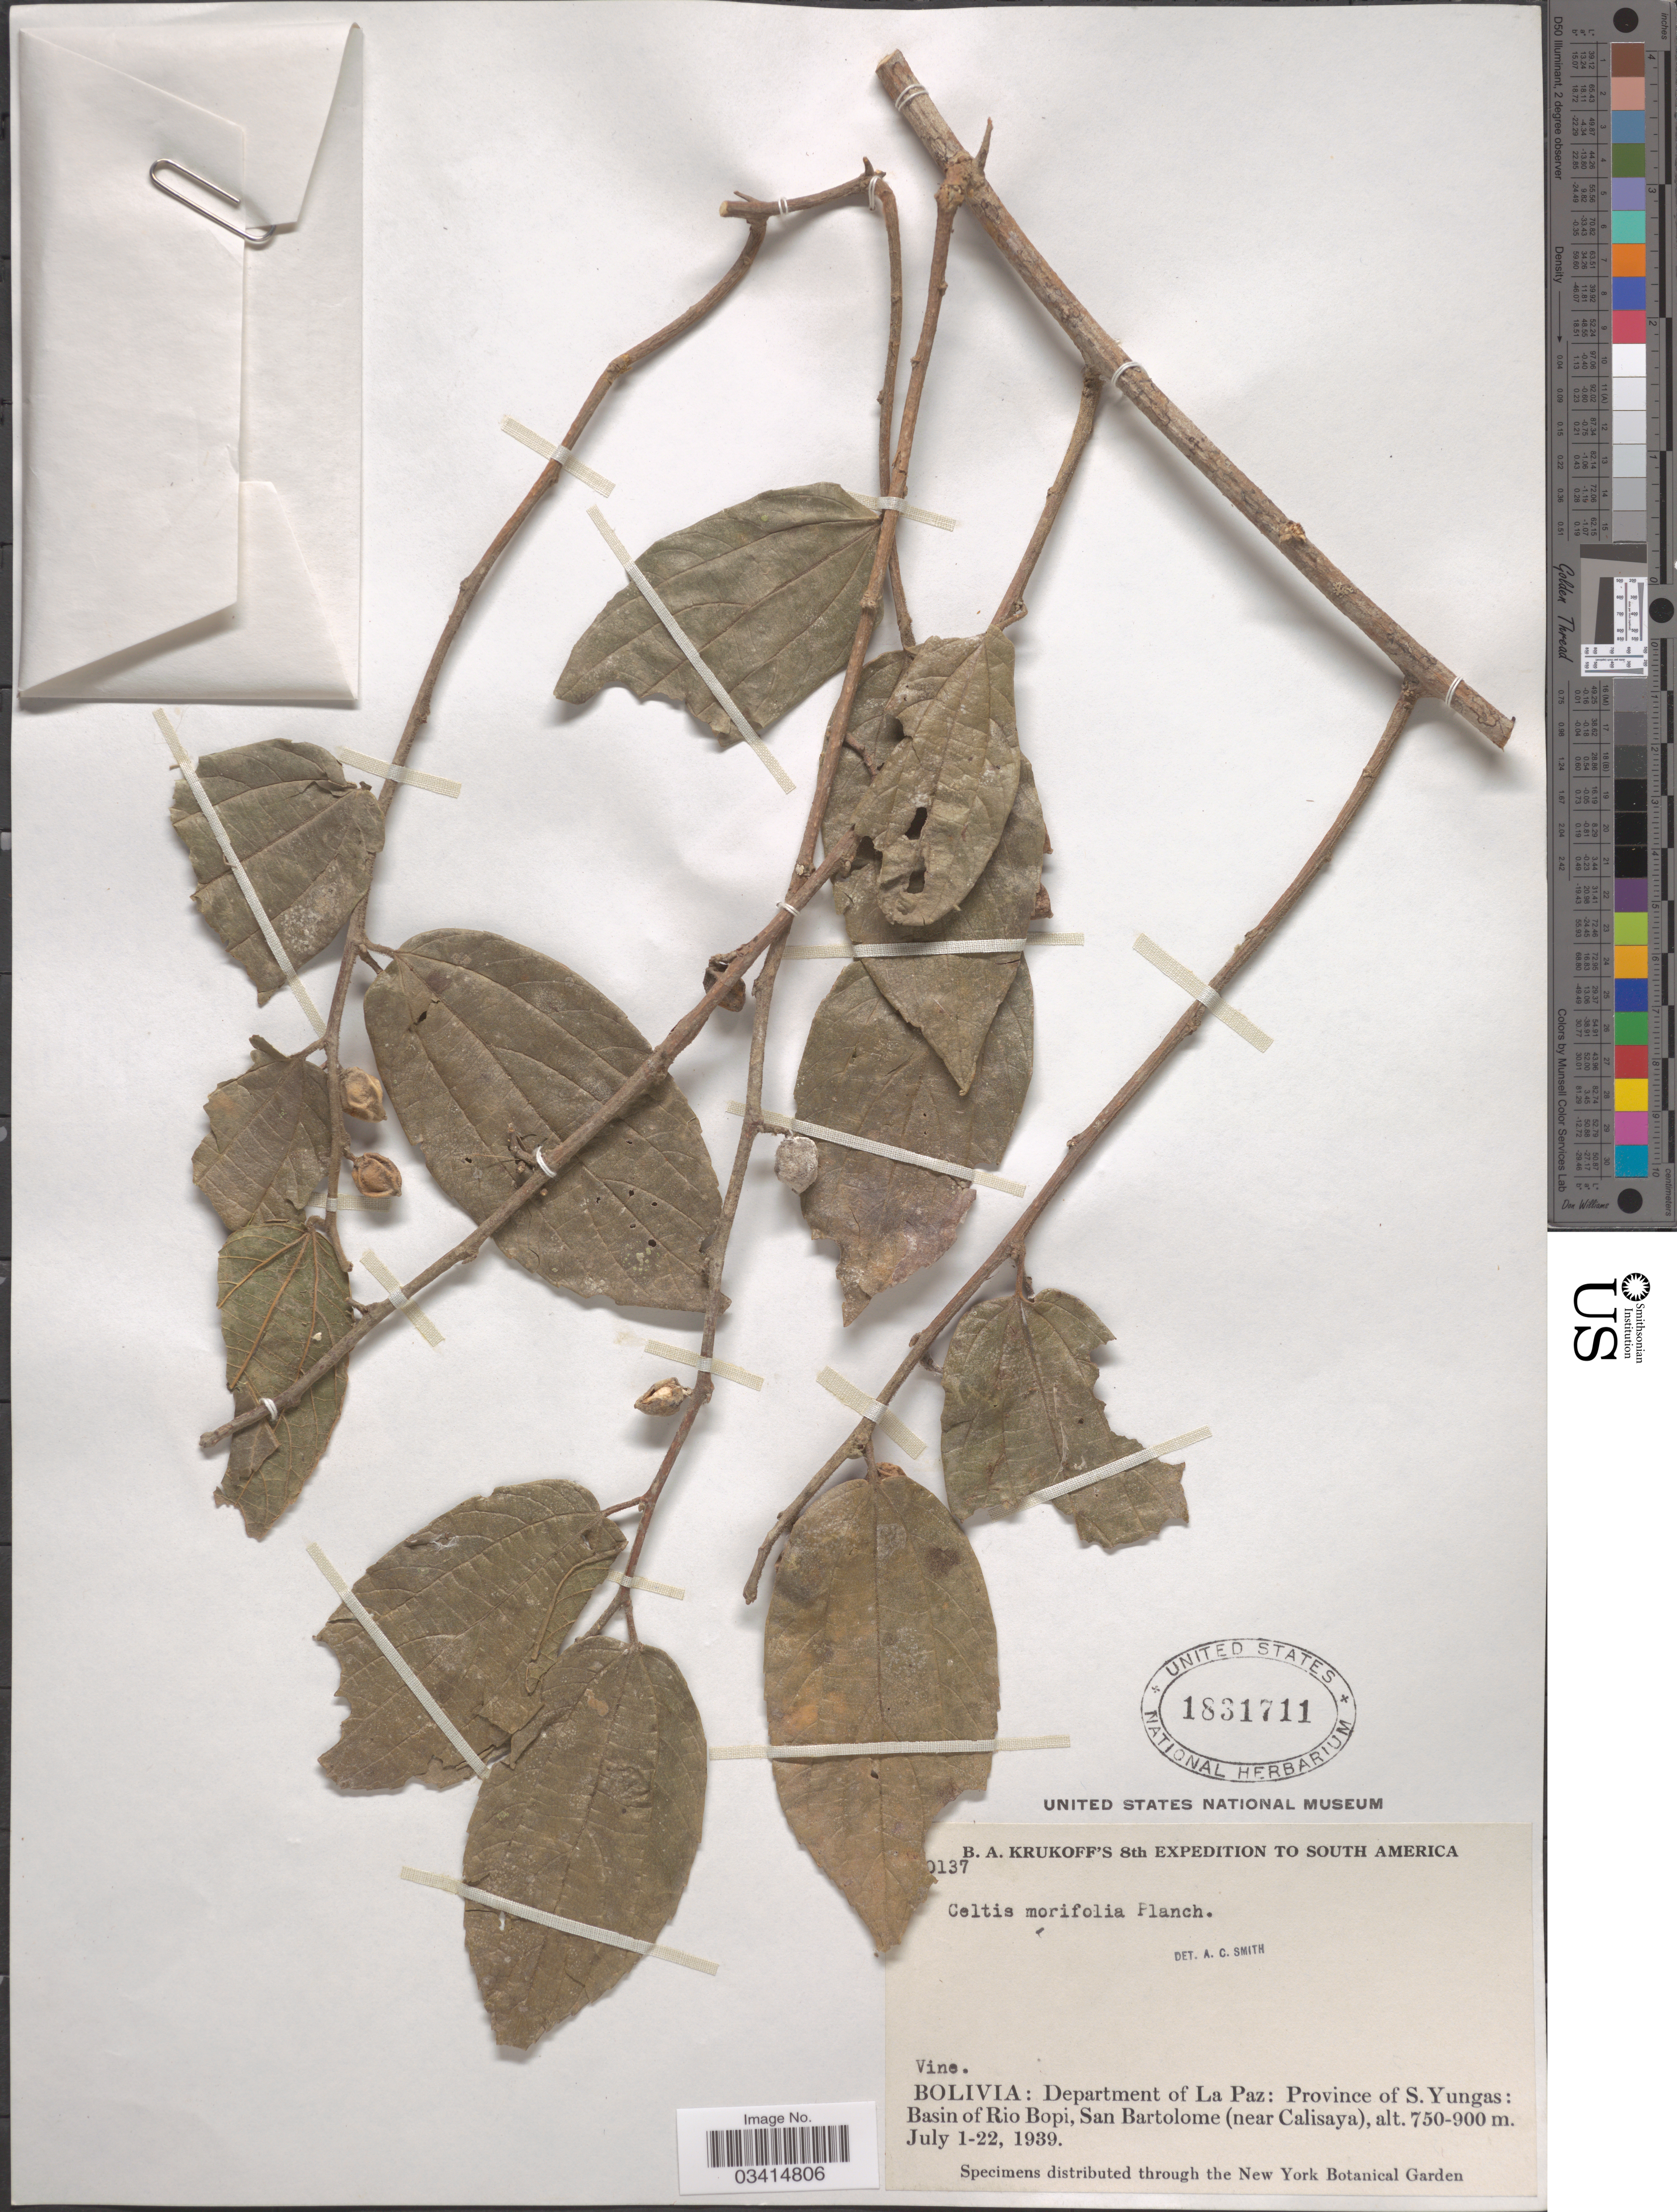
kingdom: Plantae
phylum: Tracheophyta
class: Magnoliopsida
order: Rosales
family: Cannabaceae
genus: Celtis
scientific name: Celtis iguanaea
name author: (Jacq.) Sarg.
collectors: B. A. Krukoff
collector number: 10137*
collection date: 1939-07-01/1939-07-22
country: Bolivia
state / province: La Paz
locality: Department of La Paz: Province of S. Yungas: Basin of Rio Bopi, San Bartolome (near Calisaya).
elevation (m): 750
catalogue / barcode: US 1831711